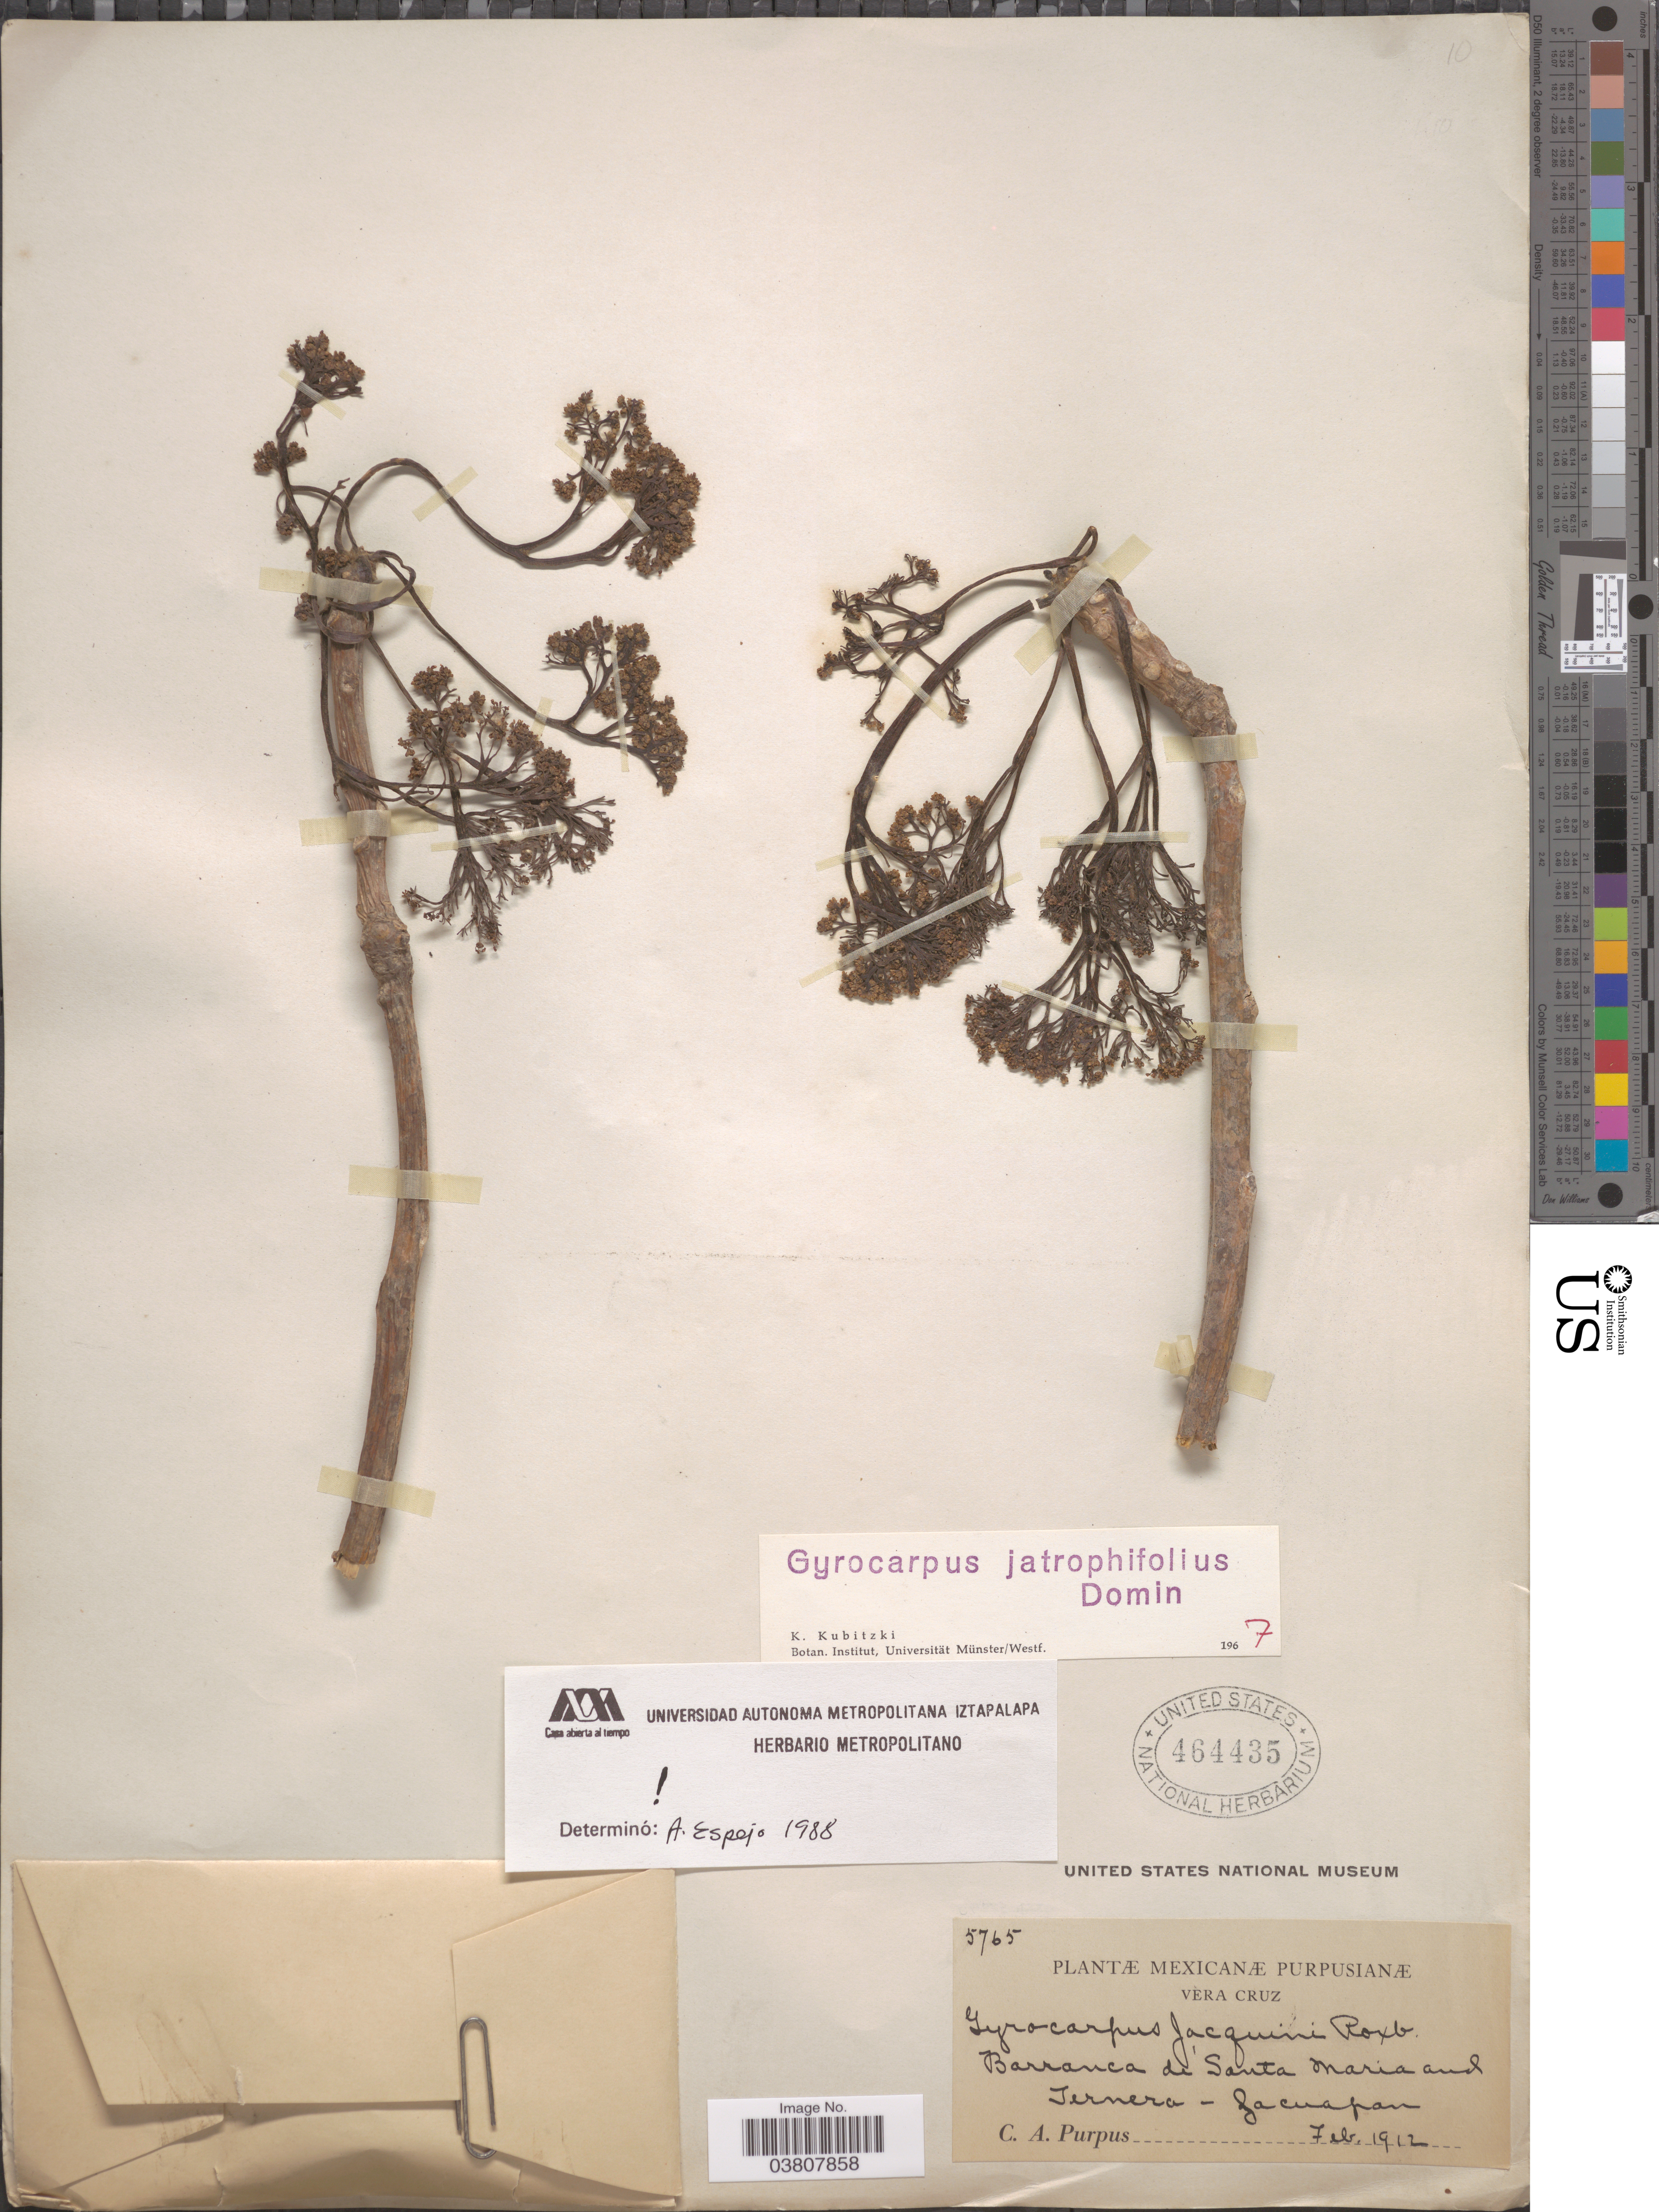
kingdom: Plantae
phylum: Tracheophyta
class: Magnoliopsida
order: Laurales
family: Hernandiaceae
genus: Gyrocarpus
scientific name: Gyrocarpus jatrophifolius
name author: Domin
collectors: C. A. Purpus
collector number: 5765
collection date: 1912-02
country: Mexico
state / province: Veracruz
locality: Vera Cruz. Barranca de Santa Maria and Ternera - Zacuapan.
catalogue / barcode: US 464435